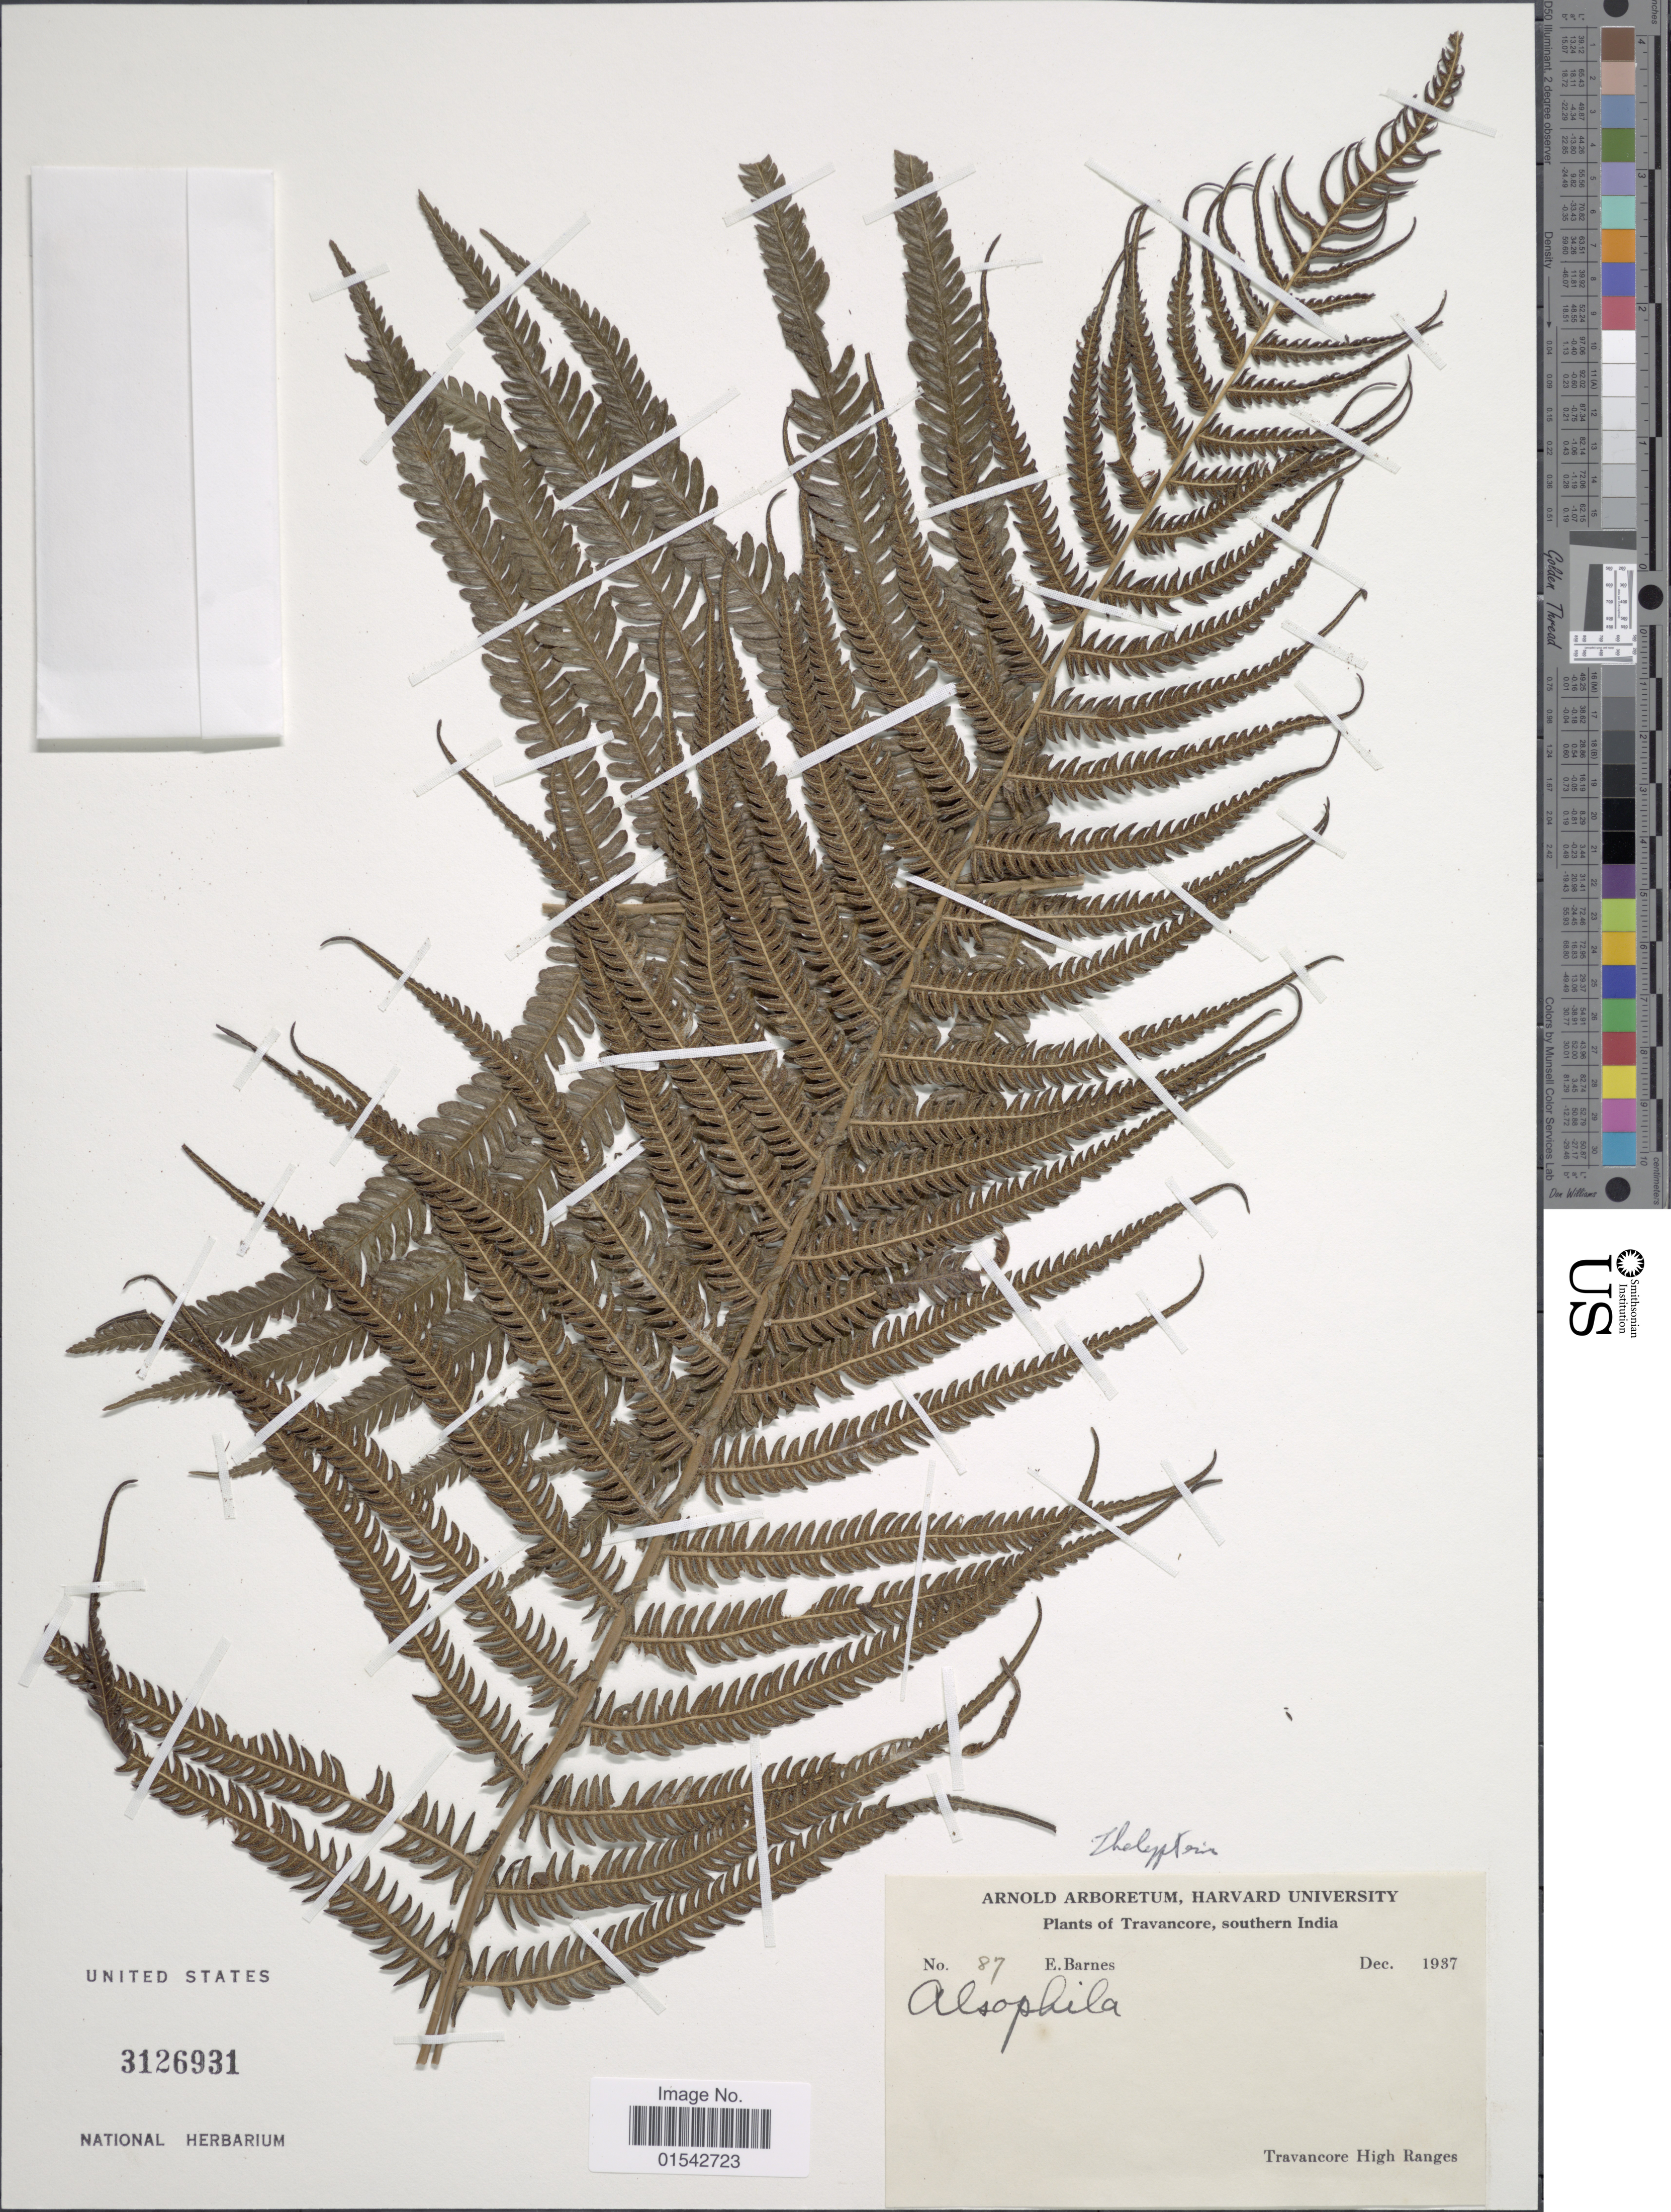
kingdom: Plantae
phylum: Tracheophyta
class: Polypodiopsida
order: Polypodiales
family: Thelypteridaceae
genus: Cyclosorus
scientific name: Cyclosorus sp.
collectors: E. Barnes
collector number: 87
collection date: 1937-12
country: India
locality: Travancore, Southern India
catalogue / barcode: US 3126931